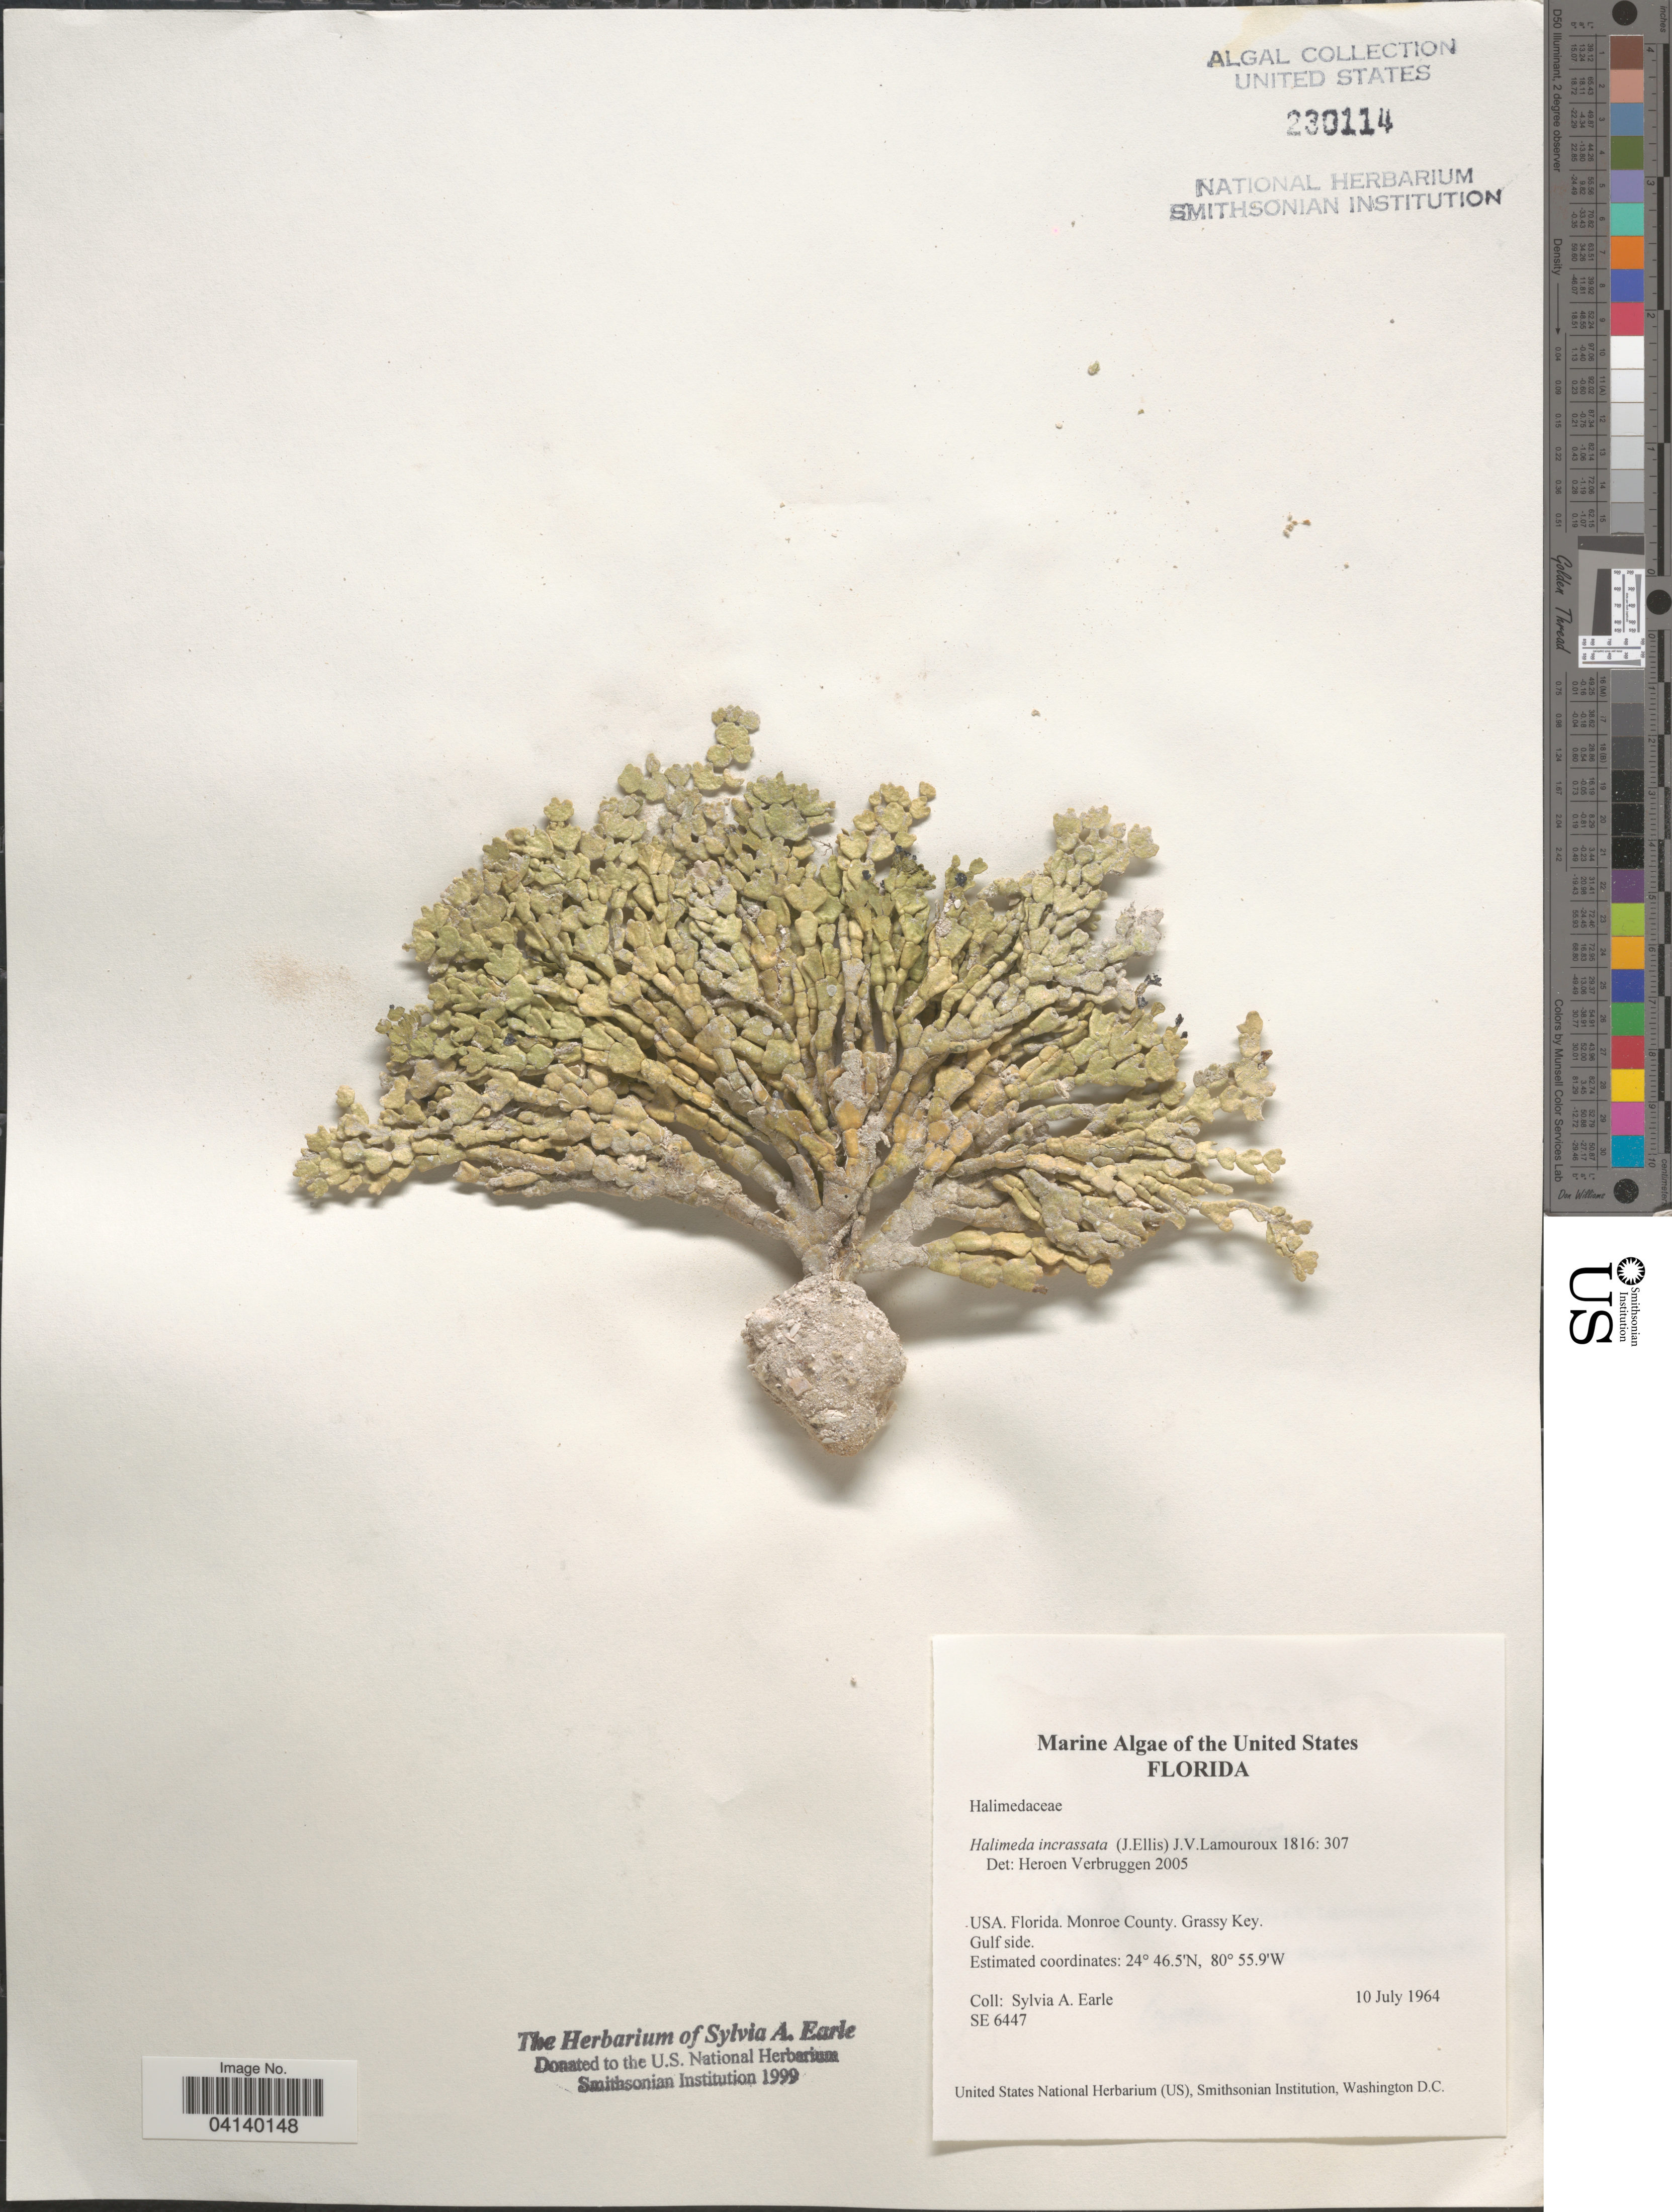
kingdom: Plantae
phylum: Chlorophyta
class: Ulvophyceae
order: Bryopsidales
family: Halimedaceae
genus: Halimeda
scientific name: Halimeda incrassata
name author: (J. Ellis) J.V.Lamouroux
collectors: S. A. Earle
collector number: SE6447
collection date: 1964-07-10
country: United States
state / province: Florida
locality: Monroe County. Grassy Key. Gulf side.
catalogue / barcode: US 230114